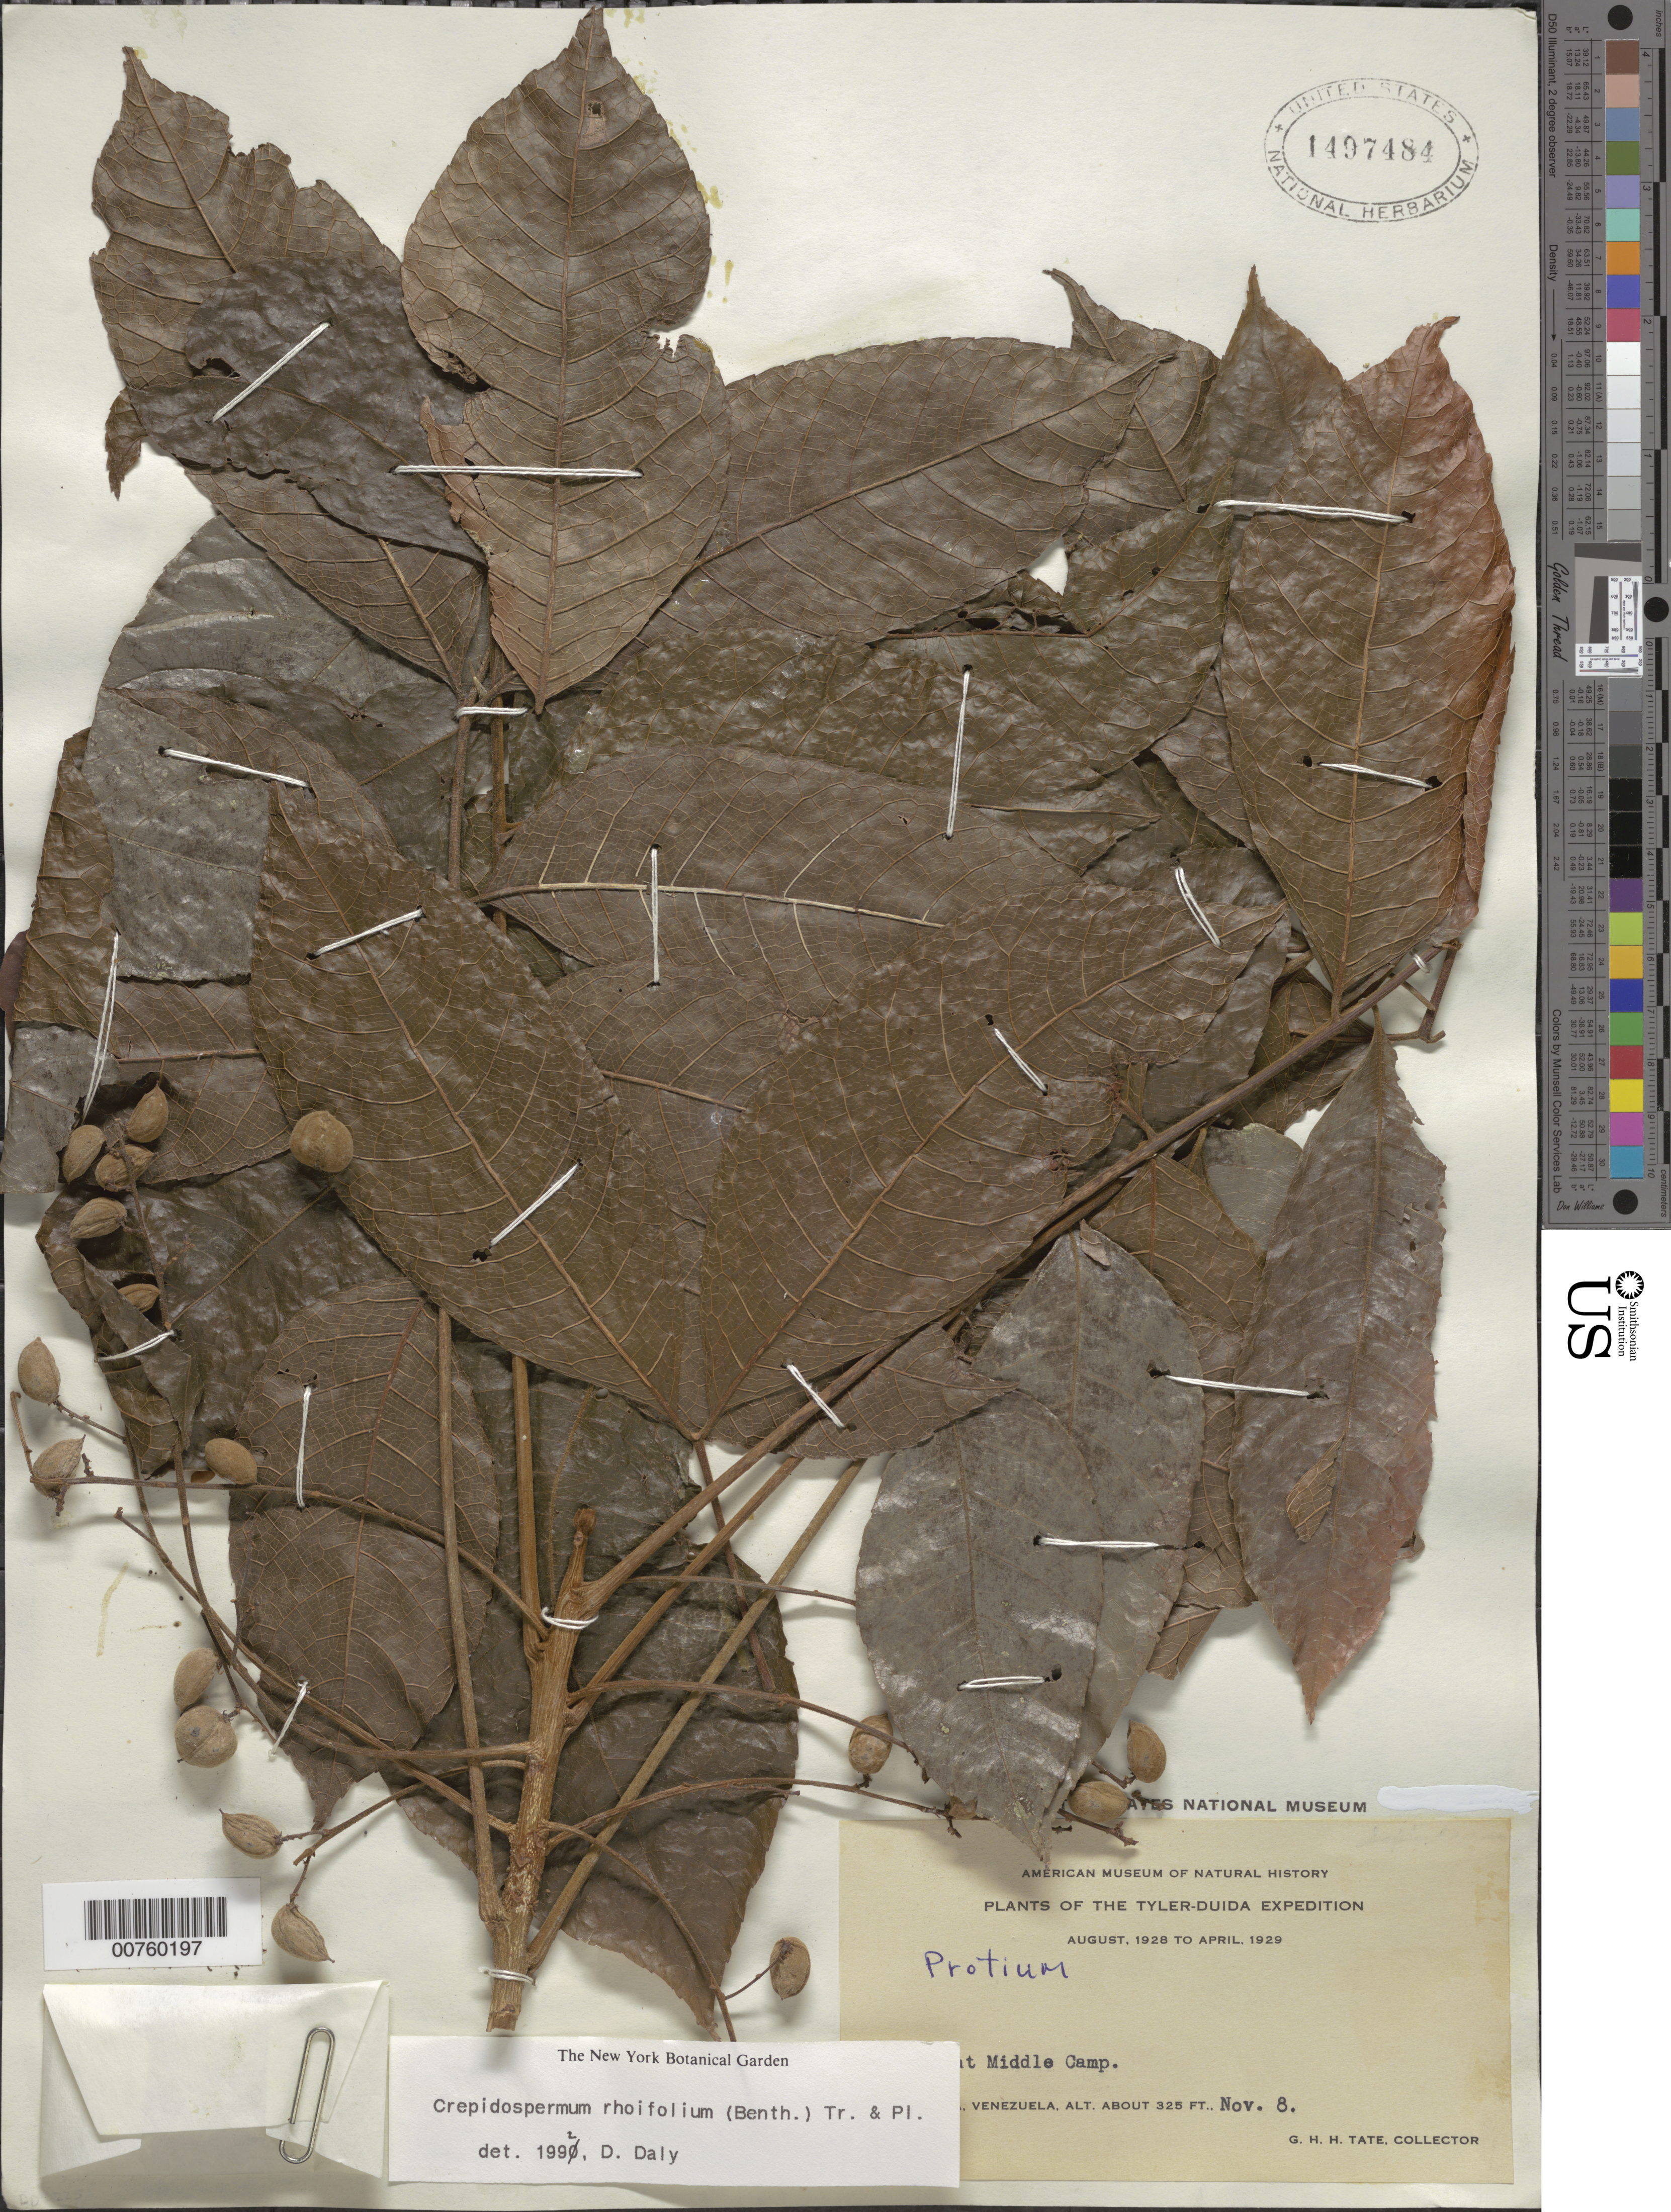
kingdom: Plantae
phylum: Tracheophyta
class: Magnoliopsida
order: Sapindales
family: Burseraceae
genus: Protium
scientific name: Protium rhoifolium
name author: (Benth.) Byng & Christenh.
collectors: G. H. H.Tate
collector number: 353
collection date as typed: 8-Nov-28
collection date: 1928-11-08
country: Venezuela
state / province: Amazonas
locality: La Esmeralda, at Middle Camp. (Tyler-Duida Expedition)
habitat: Forest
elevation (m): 99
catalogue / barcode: US 1497484